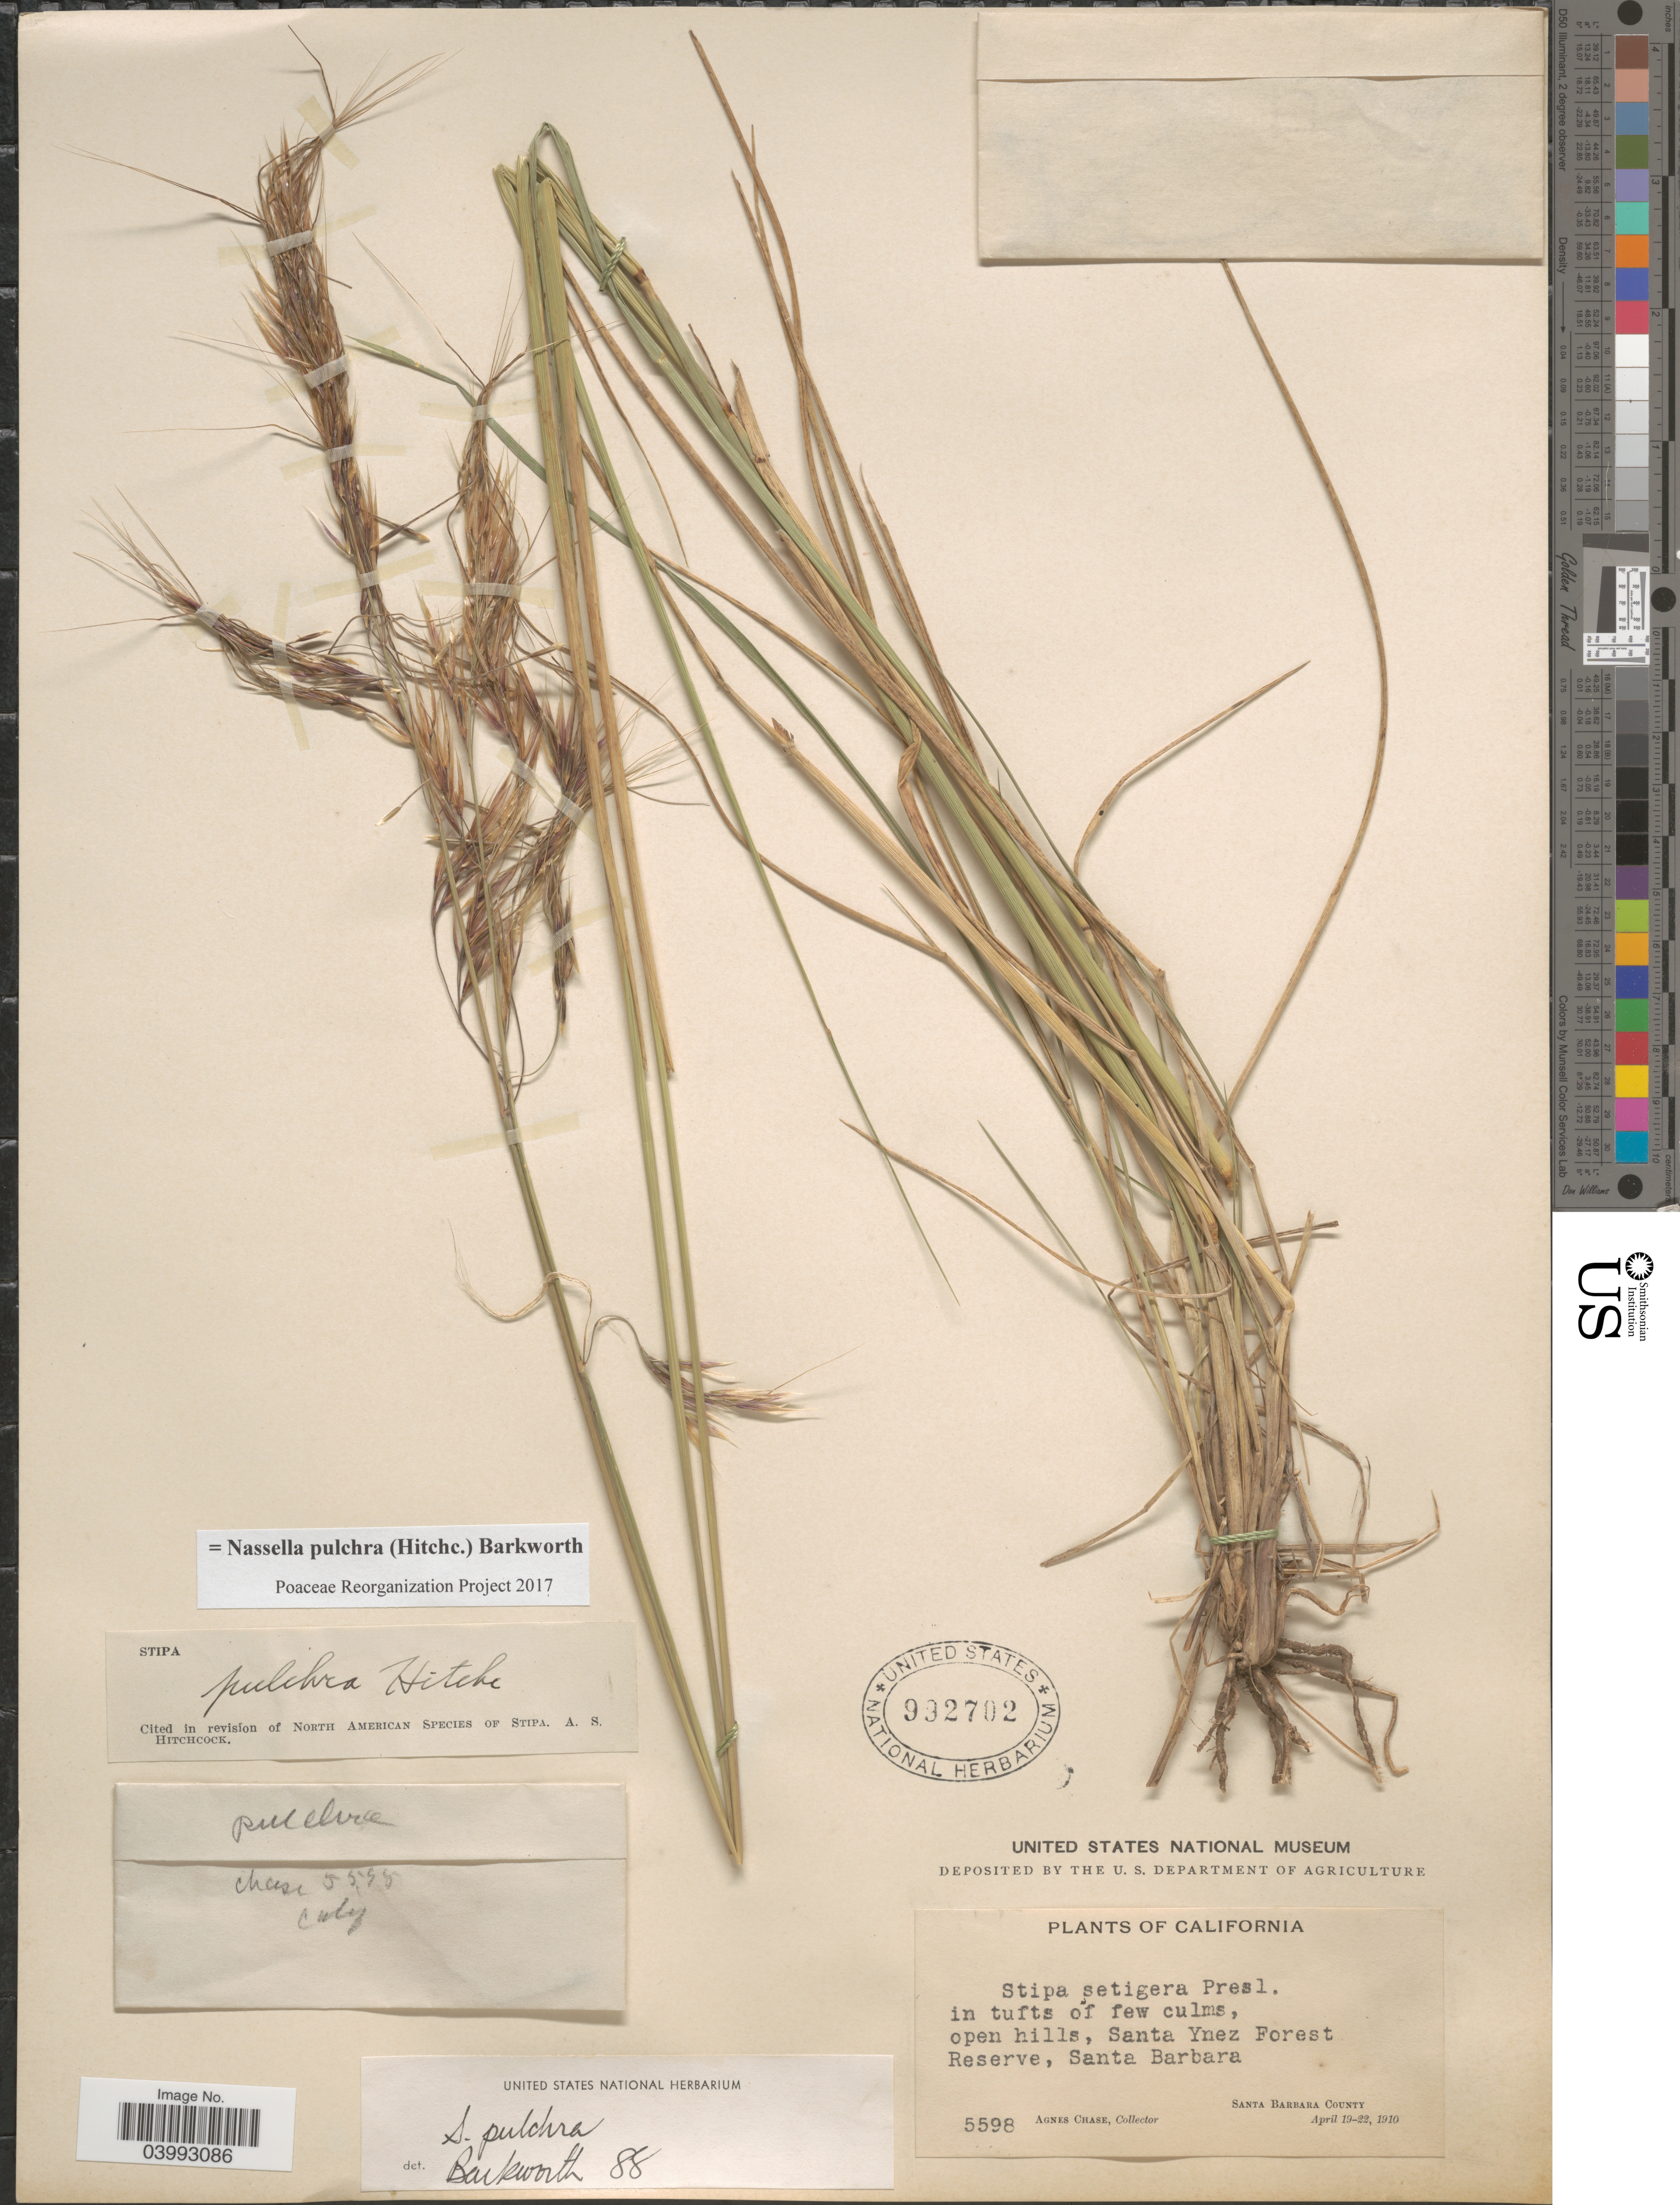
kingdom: Plantae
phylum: Tracheophyta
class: Liliopsida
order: Poales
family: Poaceae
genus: Nassella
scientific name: Nassella pulchra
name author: (Hitchc.) Barkworth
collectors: A. Chase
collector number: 5598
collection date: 1910-04-19/1910-04-22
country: United States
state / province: California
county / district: Santa Barbara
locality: Open hills, Santa Ynez Forest Reserve, Santa Barbara. Santa Barbara County.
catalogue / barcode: US 992702